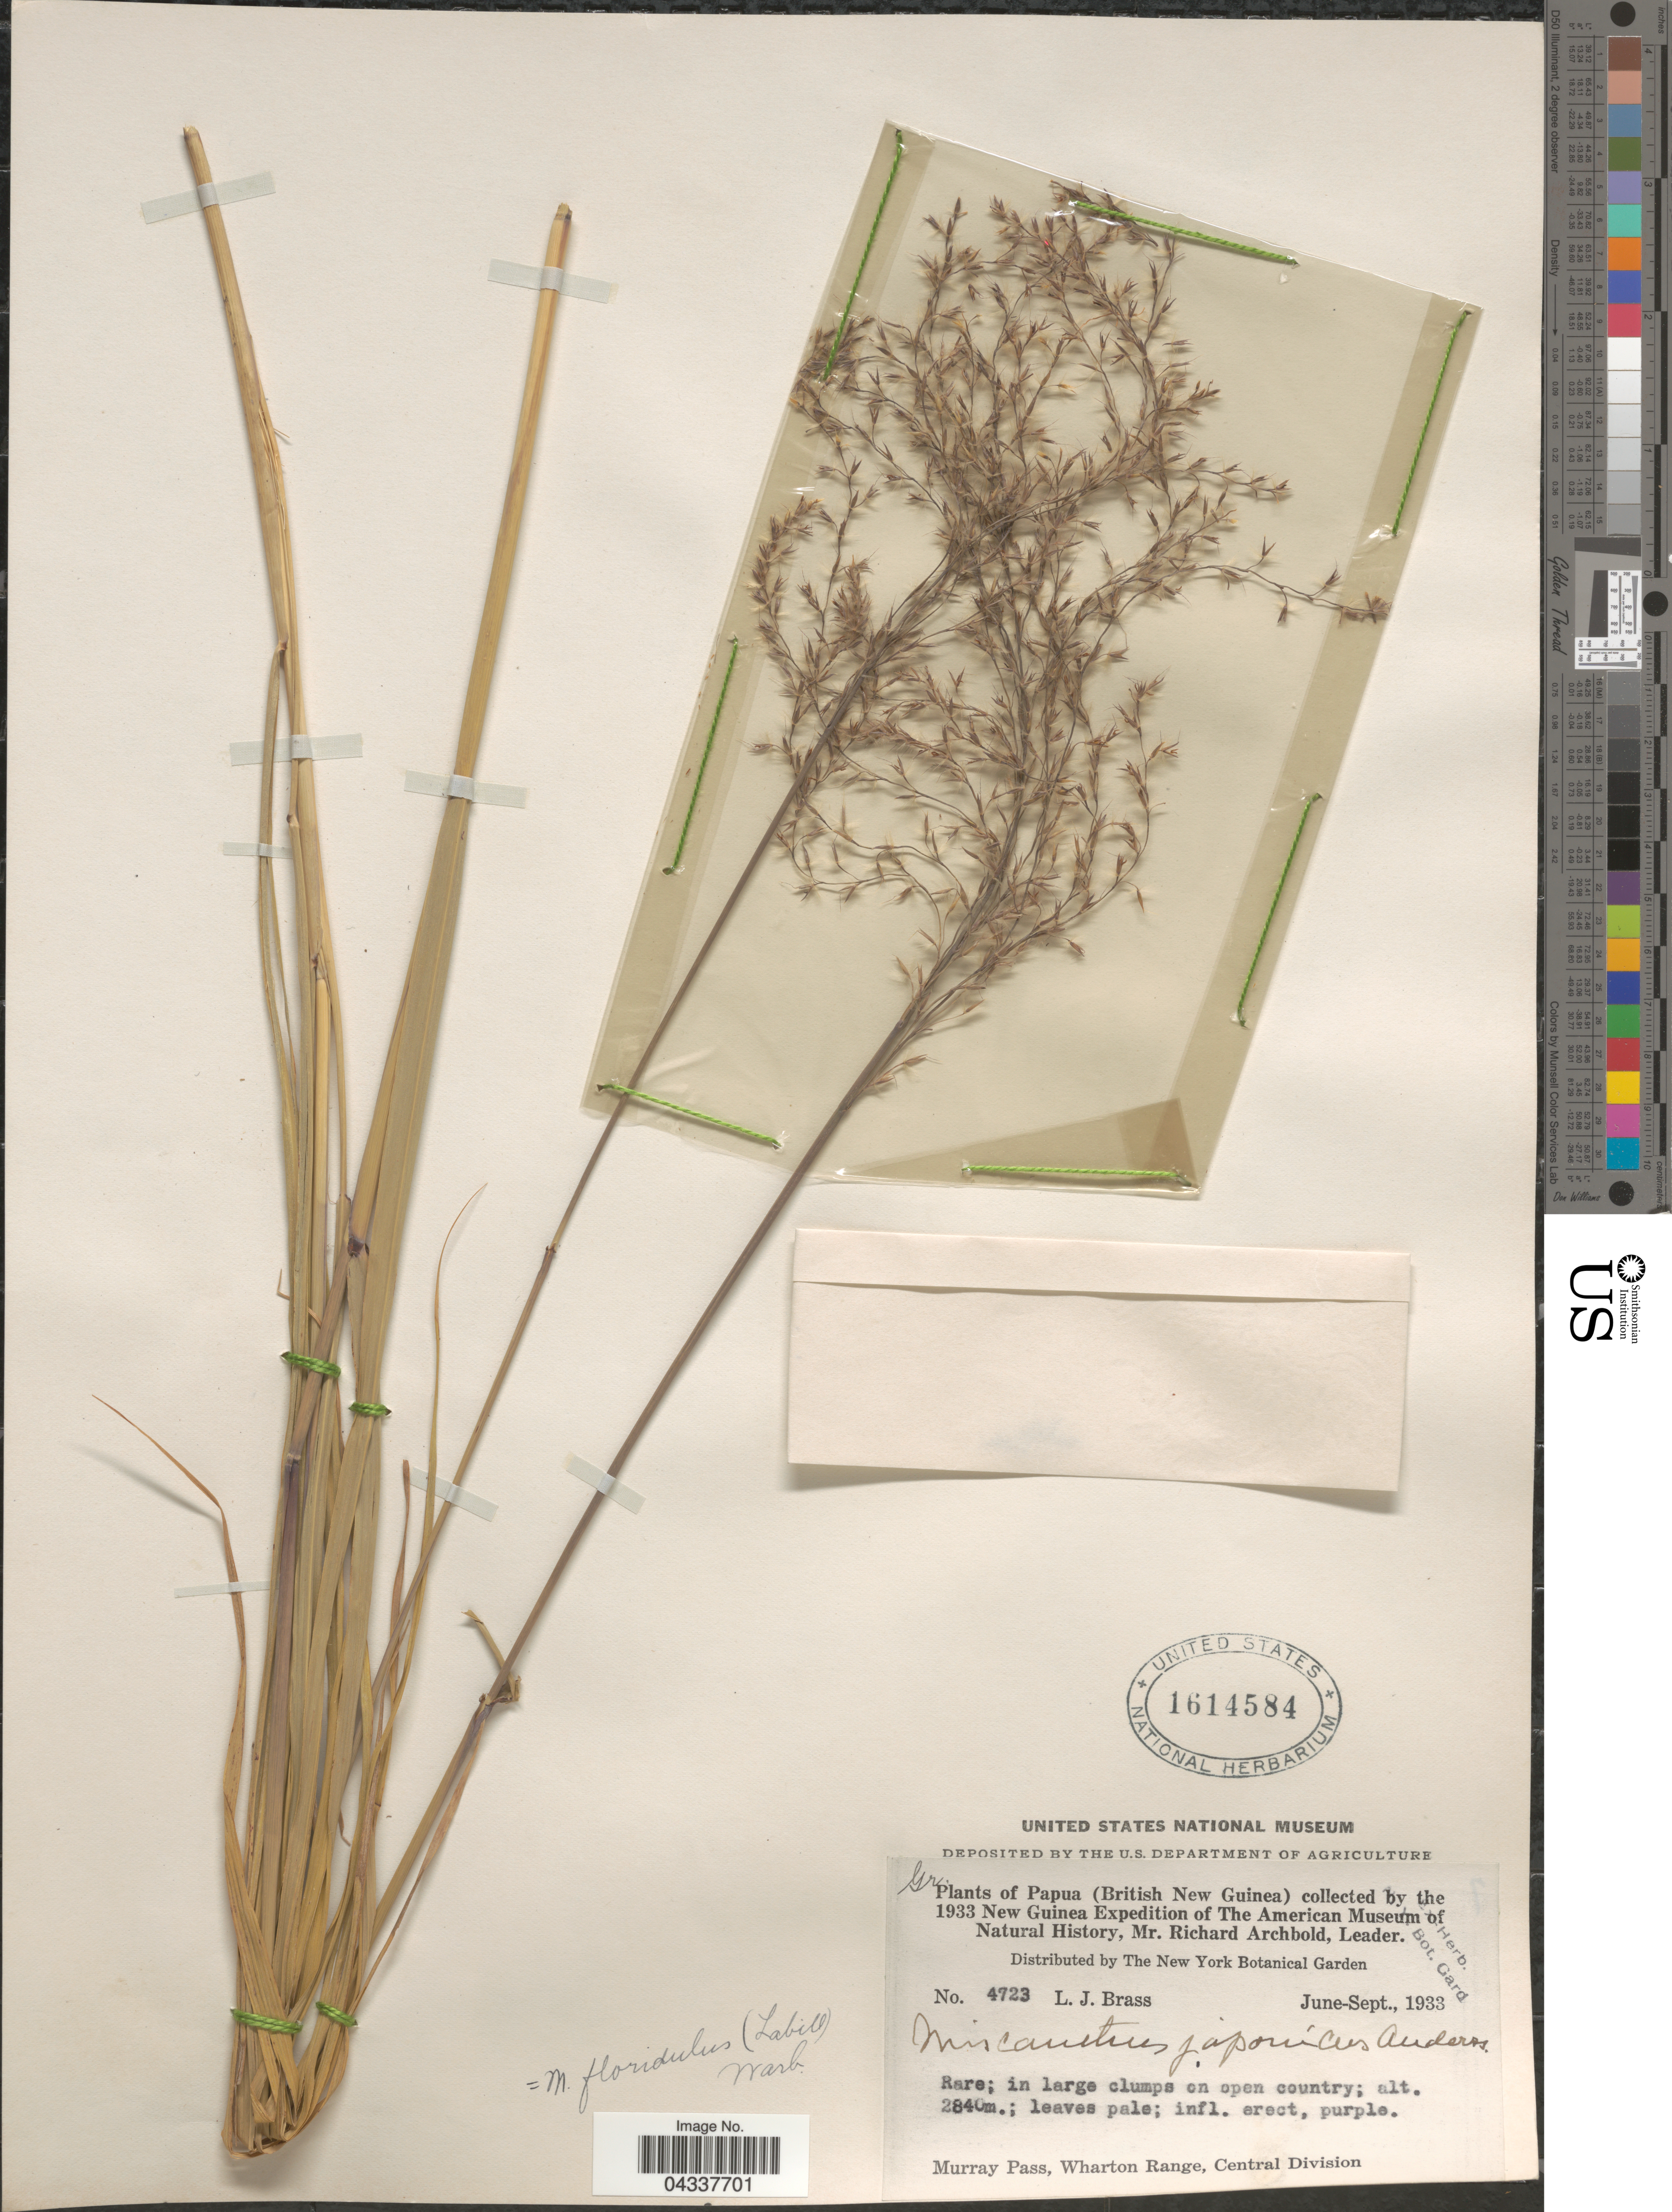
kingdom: Plantae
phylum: Tracheophyta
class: Liliopsida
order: Poales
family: Poaceae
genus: Miscanthus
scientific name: Miscanthus sinensis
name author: Andersson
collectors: L. J. Brass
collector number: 4723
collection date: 1933-06/1933-09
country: Papua New Guinea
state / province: Central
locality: Papua (British New Guinea). 1933 New Guinea Expedition of The American Museum of Natural History. Murray Pass, Wharton Range, Central Division.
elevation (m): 2840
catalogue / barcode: US 1614584